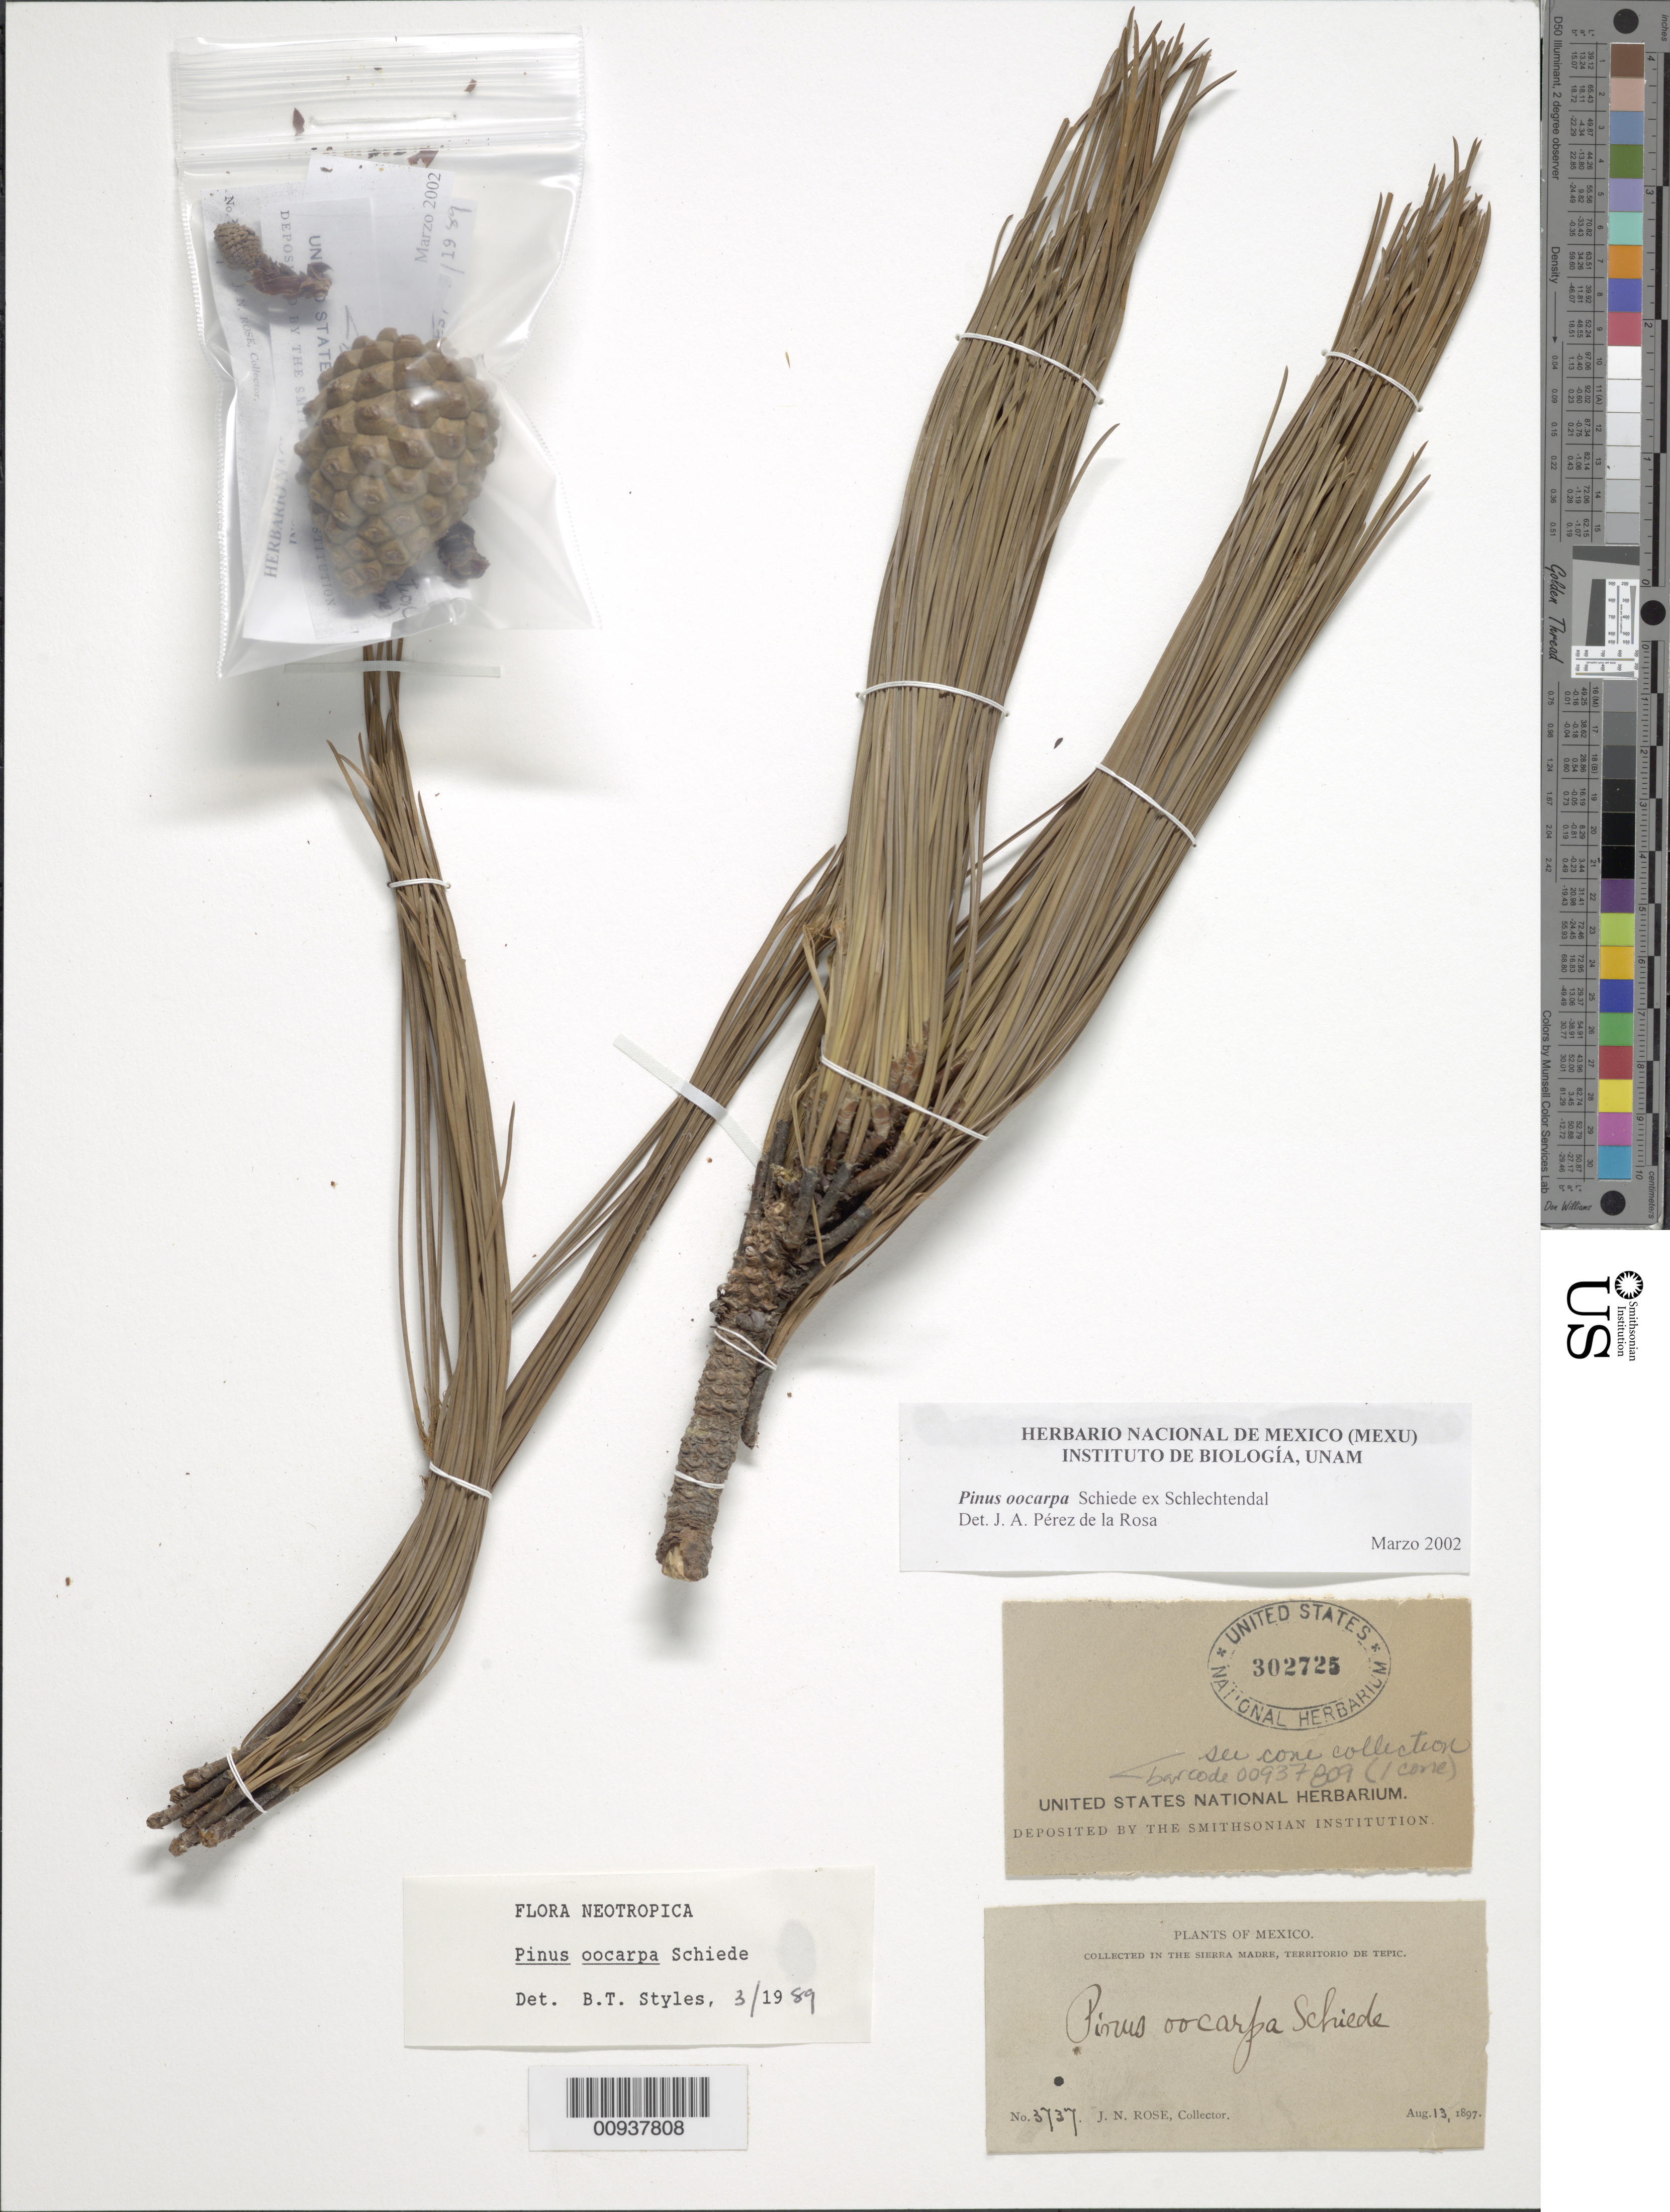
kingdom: Plantae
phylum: Tracheophyta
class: Pinopsida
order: Pinales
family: Pinaceae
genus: Pinus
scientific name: Pinus oocarpa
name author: Schiede ex Schltdl.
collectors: J. N. Rose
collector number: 3737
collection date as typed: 13 Aug 1897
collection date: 1897-08-13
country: Mexico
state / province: Nayarit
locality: Sierra Madre, Territorio de Tepic.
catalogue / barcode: US 302725